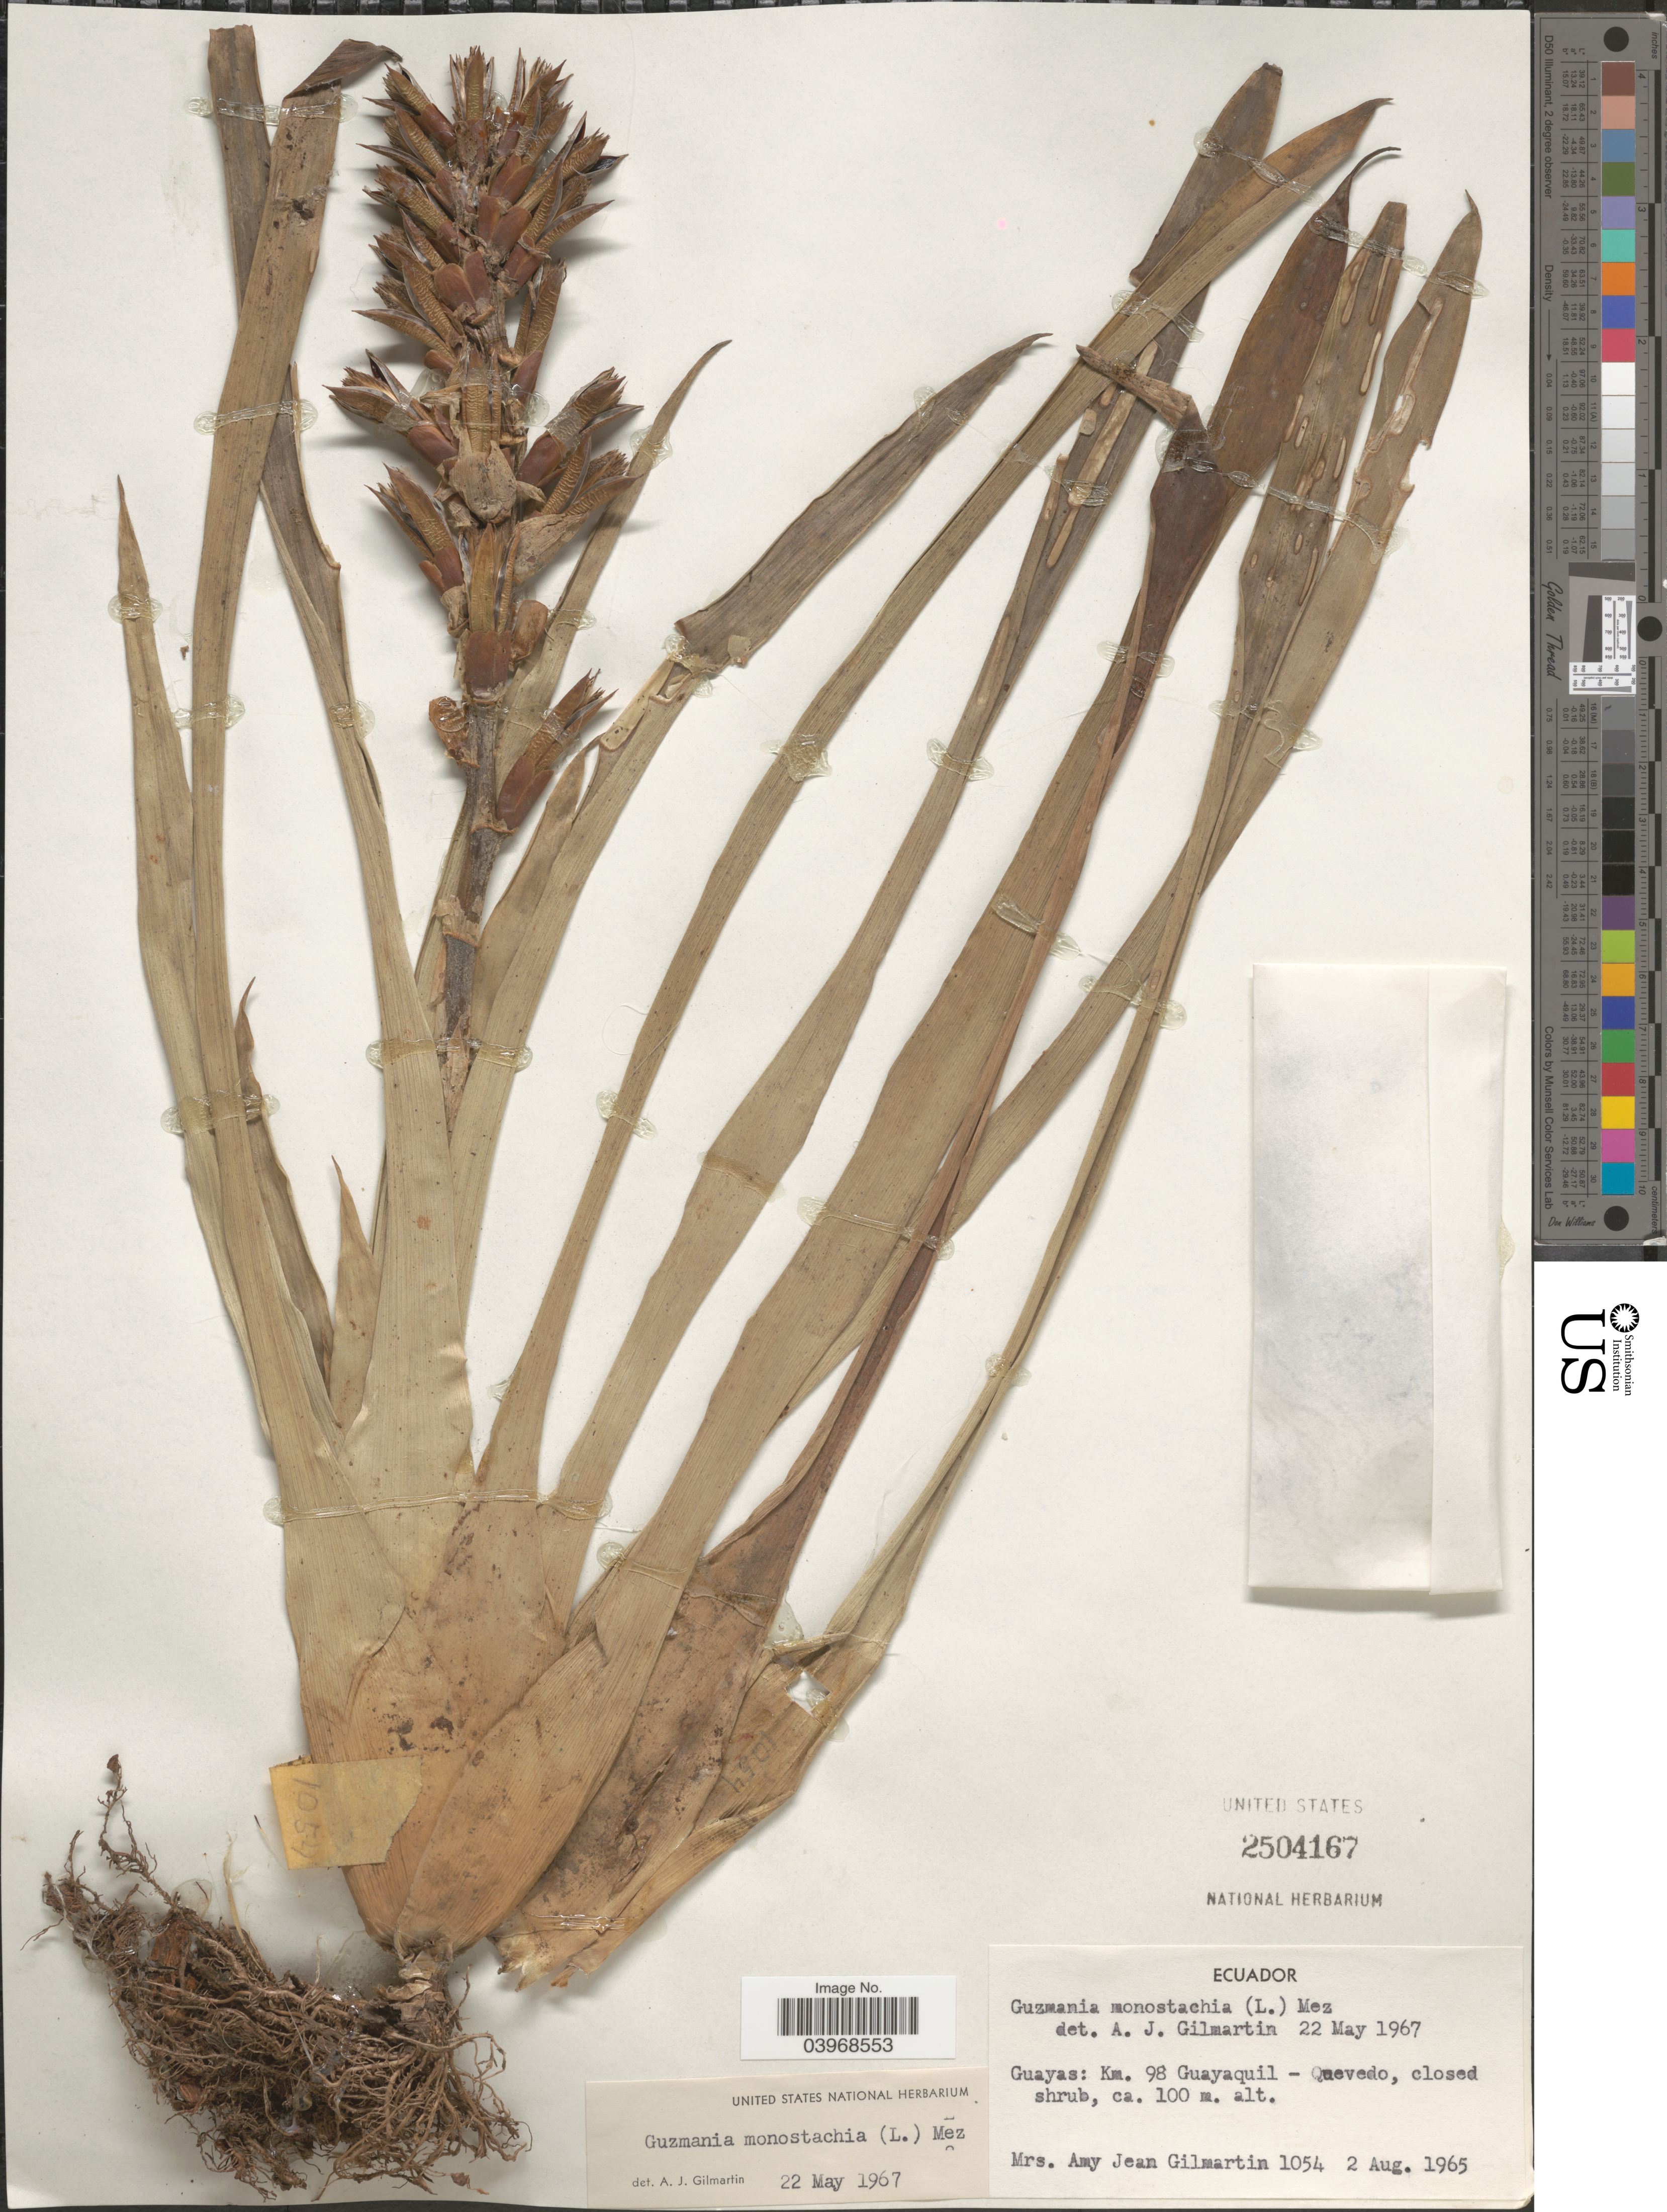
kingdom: Plantae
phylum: Tracheophyta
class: Liliopsida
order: Poales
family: Bromeliaceae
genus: Guzmania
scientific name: Guzmania monostachia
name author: (L.) Rusby ex Mez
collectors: A. J. Gilmartin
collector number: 1054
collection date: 1965-08-02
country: Ecuador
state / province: Guayas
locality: Km. 98 Guayaquil - Quevedo.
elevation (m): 100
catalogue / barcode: US 2504167